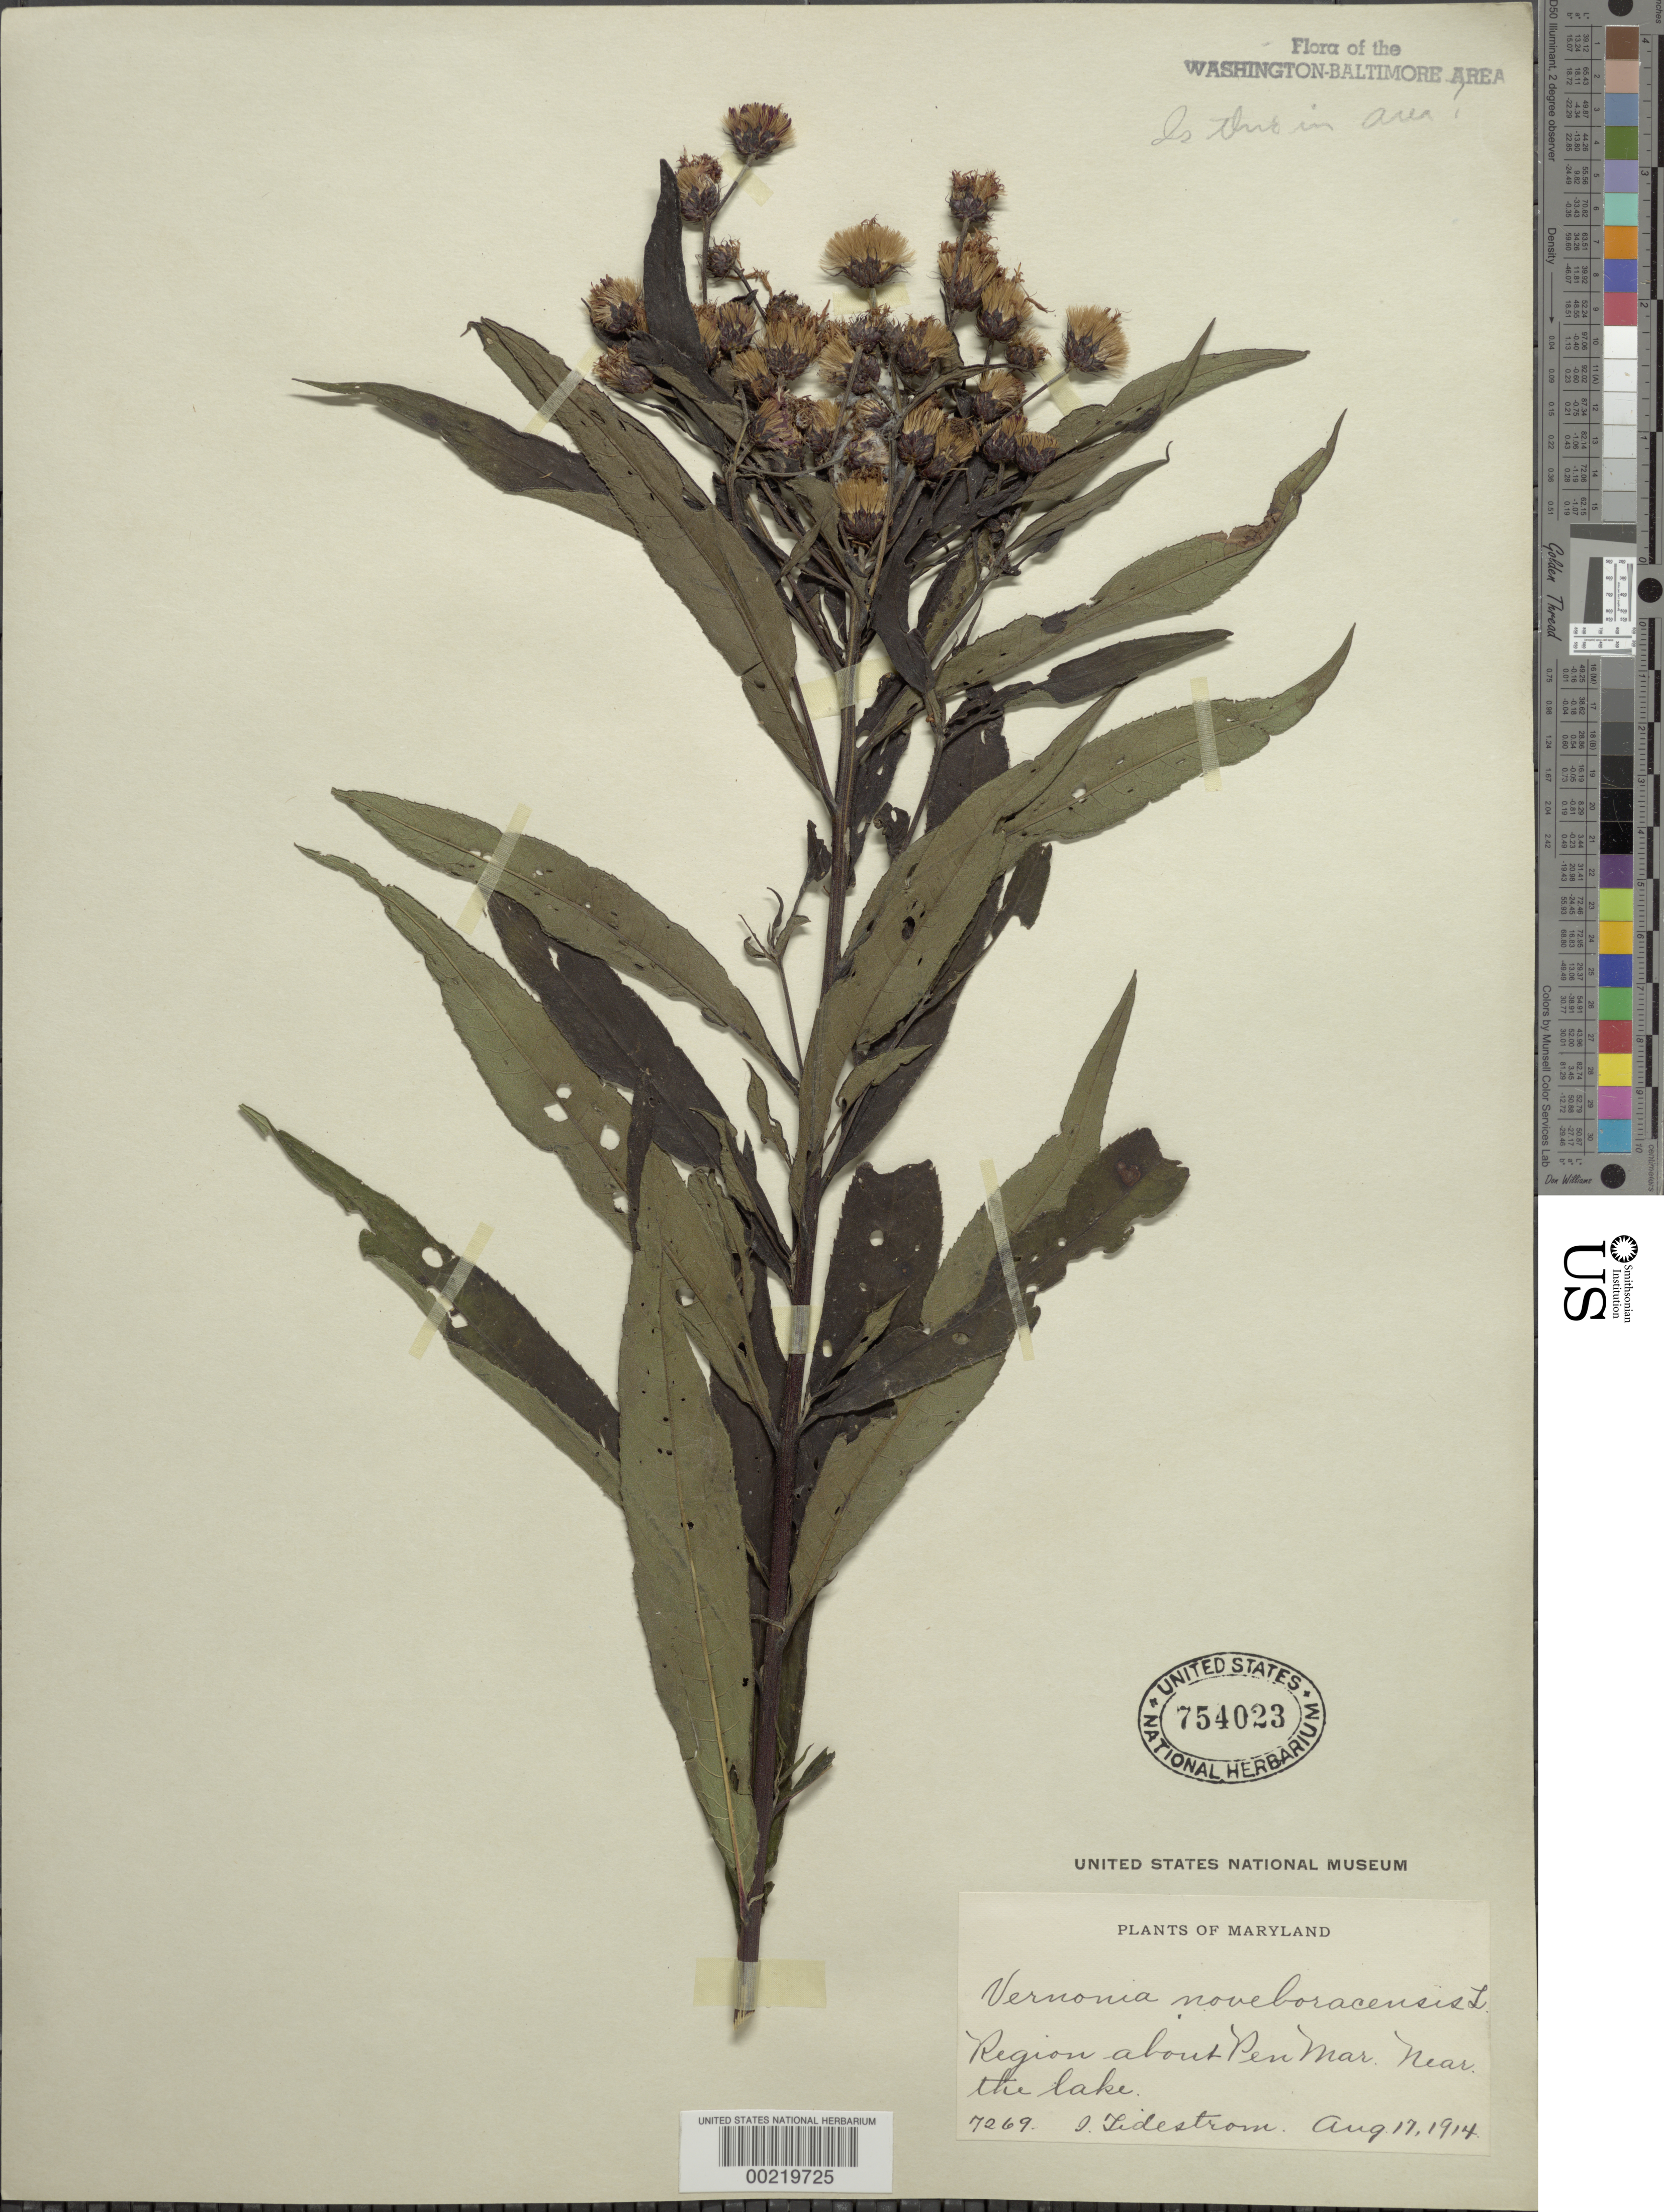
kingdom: Plantae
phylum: Tracheophyta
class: Magnoliopsida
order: Asterales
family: Asteraceae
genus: Vernonia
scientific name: Vernonia noveboracensis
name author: (L.) Michx.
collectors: I. F. Tidestrom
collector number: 7269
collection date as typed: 17 Aug 1914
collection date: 1914-08-17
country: United States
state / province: Maryland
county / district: Harford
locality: Pen Mar vicinity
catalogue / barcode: US 754023